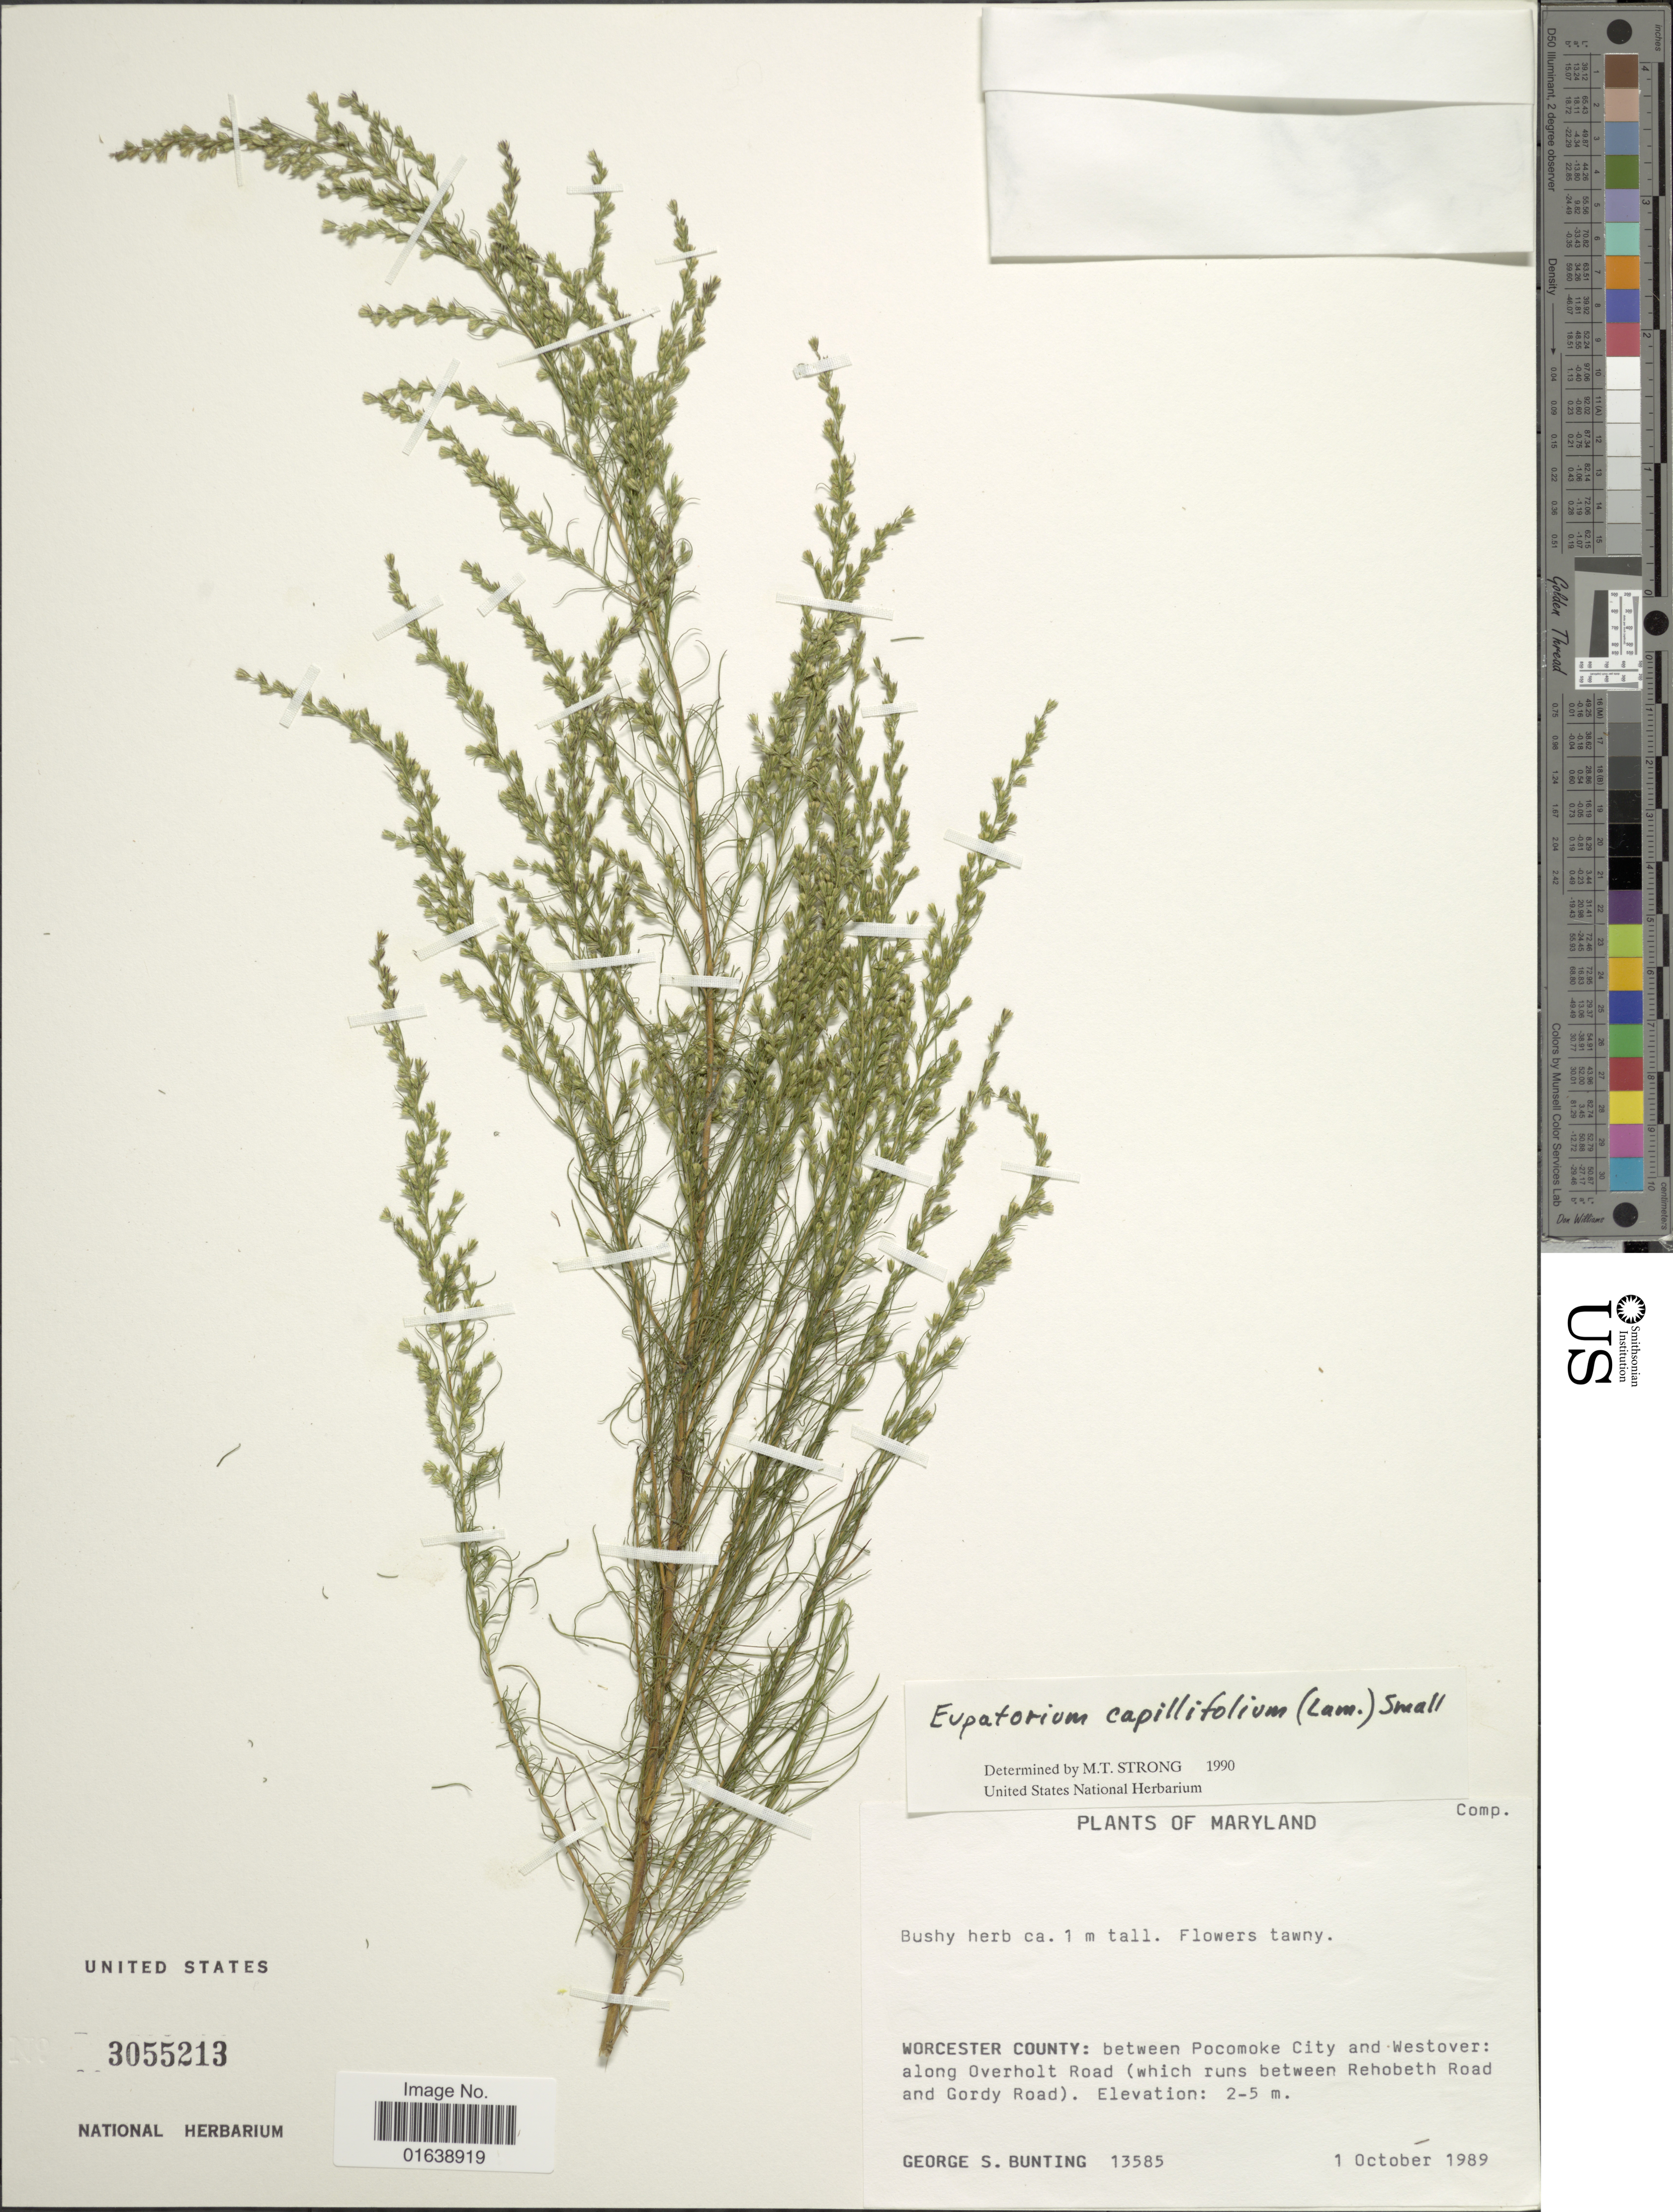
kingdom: Plantae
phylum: Tracheophyta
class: Magnoliopsida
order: Asterales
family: Asteraceae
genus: Eupatorium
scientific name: Eupatorium capillifolium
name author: (Lam.) Small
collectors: G. S. Bunting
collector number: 13585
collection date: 1989-10-01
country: United States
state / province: Maryland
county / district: Worcester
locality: Maryland. Worcester County: between Pocomoke City and Westover: along Overholt Road (which runs between Rehobeth Road and Gordy Road)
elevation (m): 2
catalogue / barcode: US 3055213